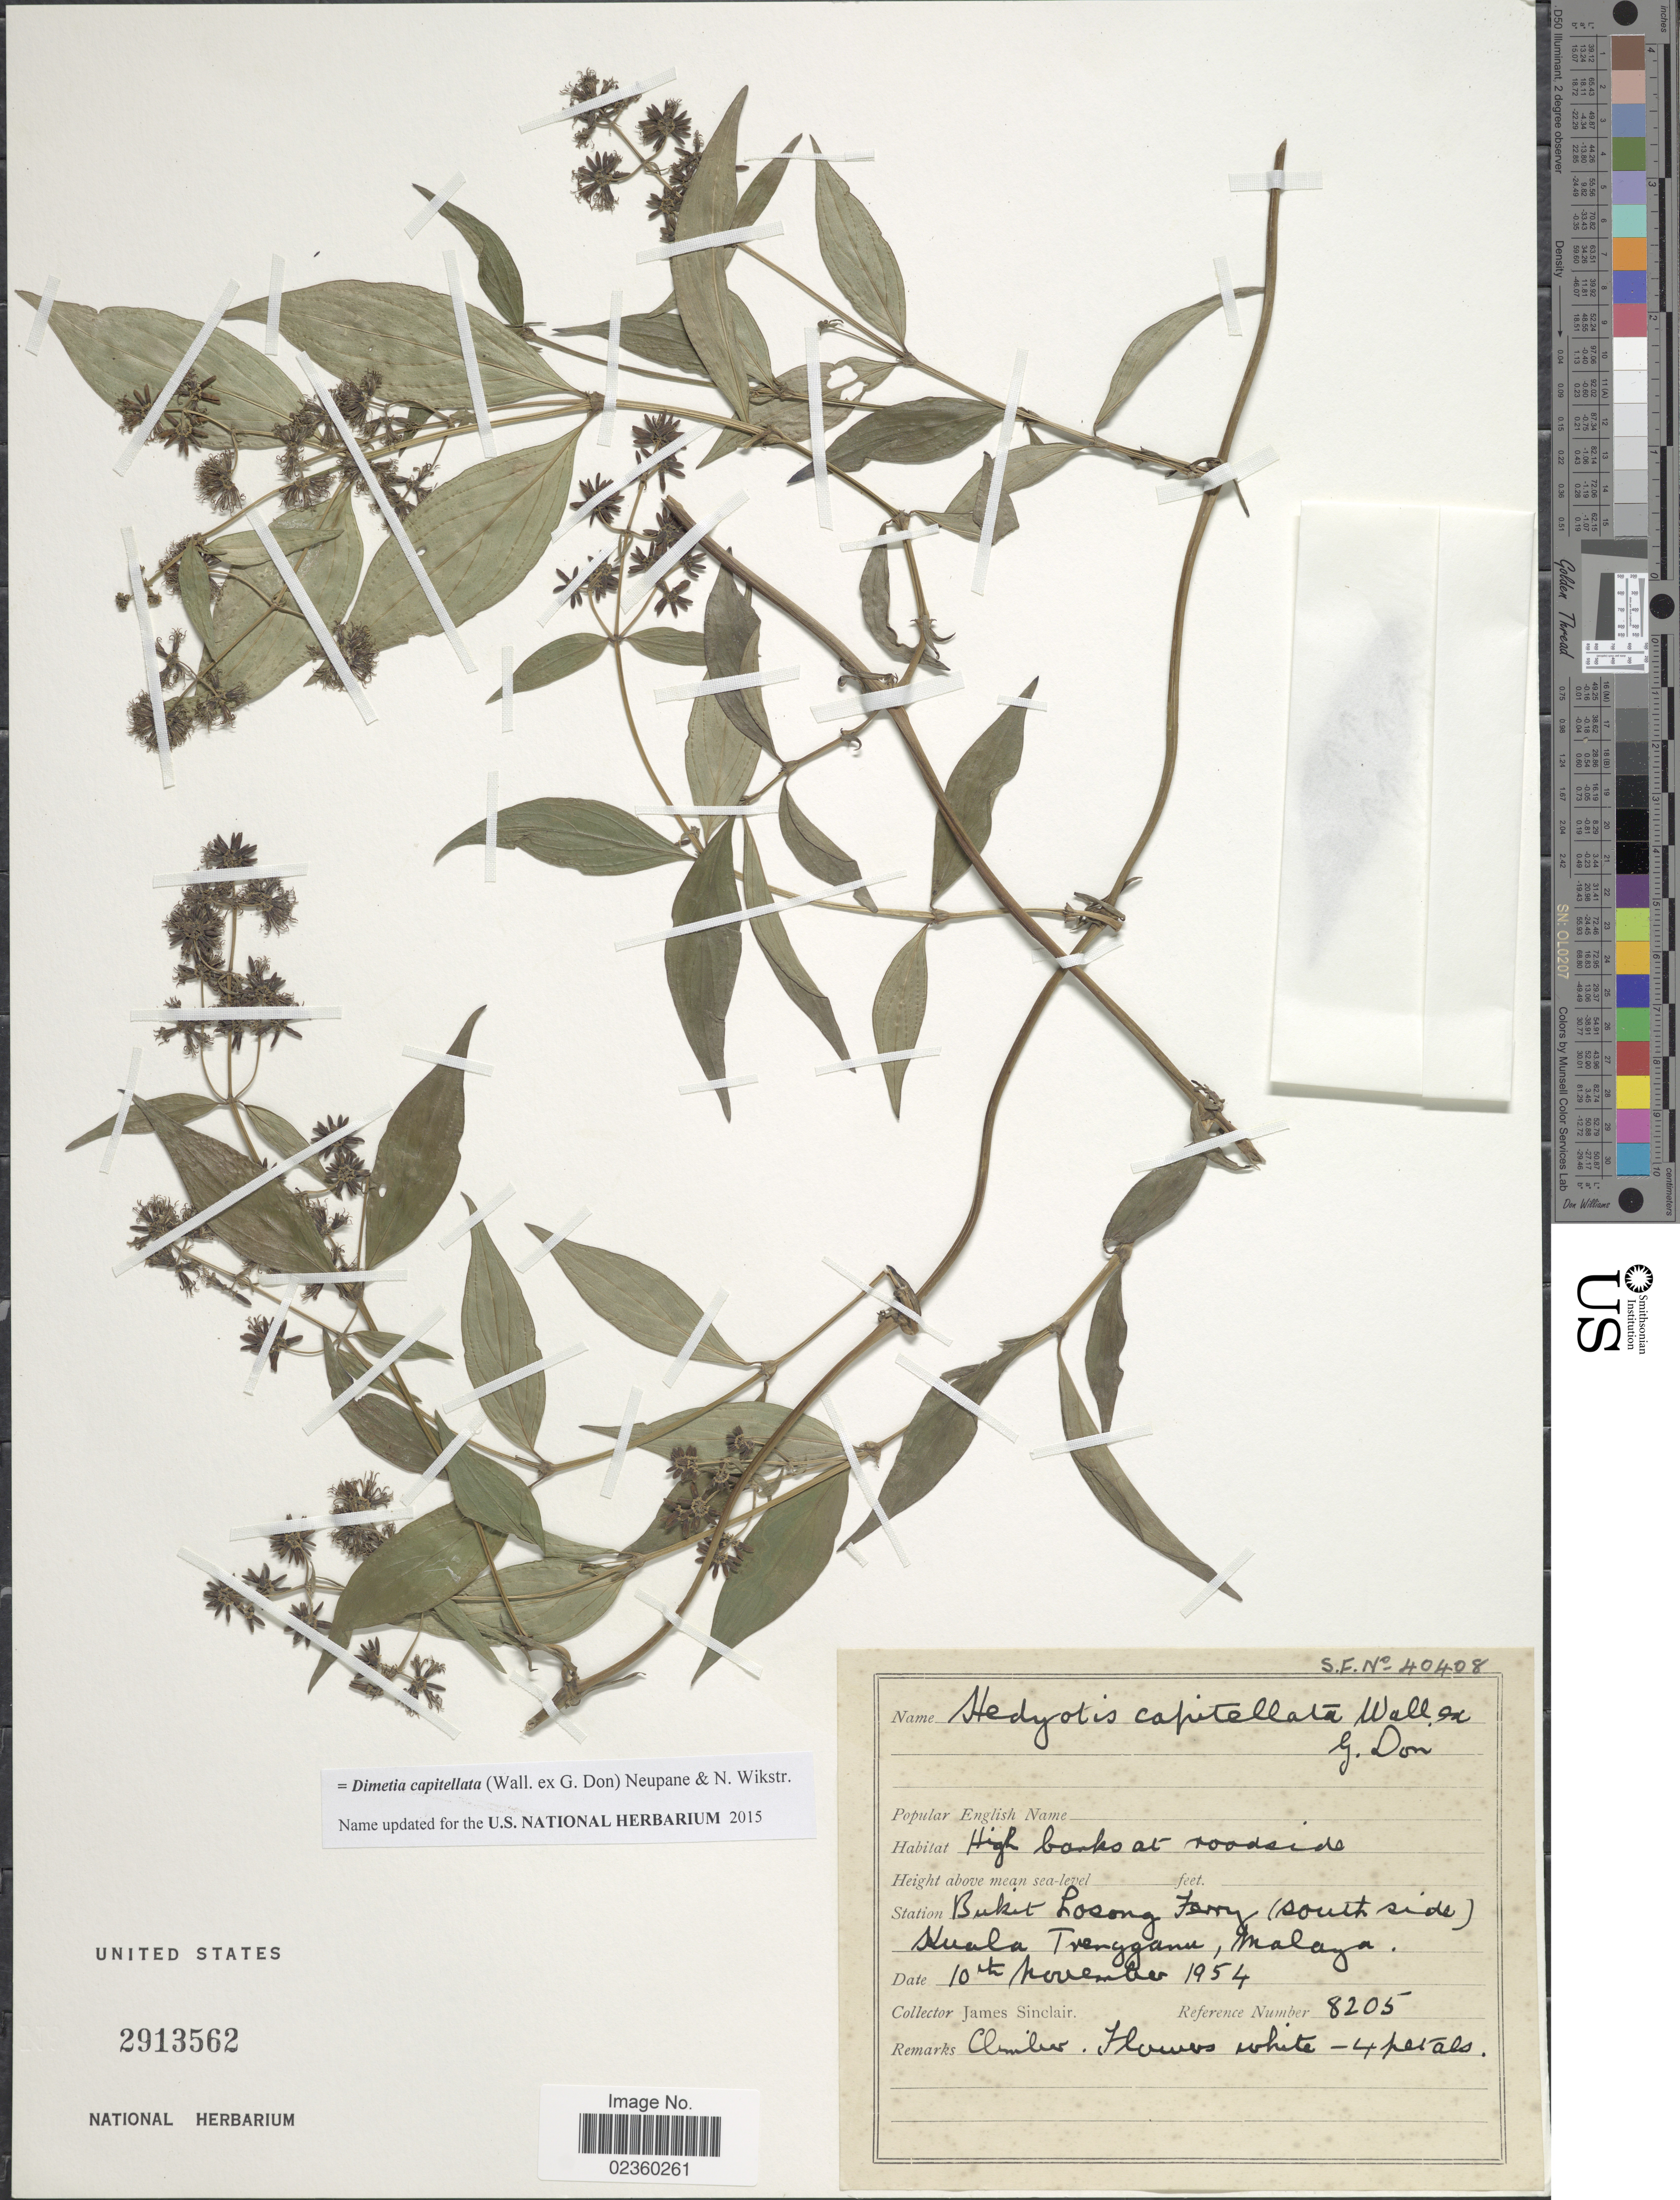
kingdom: Plantae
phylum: Tracheophyta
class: Magnoliopsida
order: Gentianales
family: Rubiaceae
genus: Dimetia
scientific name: Dimetia capitellata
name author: (Wall. ex G. Don) Neupane & N. Wikstr.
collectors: J. Sinclair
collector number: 8205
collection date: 1954-11-10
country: Malaysia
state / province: Terengganu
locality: High banks at roadside, Bukit Losong Ferry (south side) Kuala Trengganu, Malaya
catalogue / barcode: US 2913562